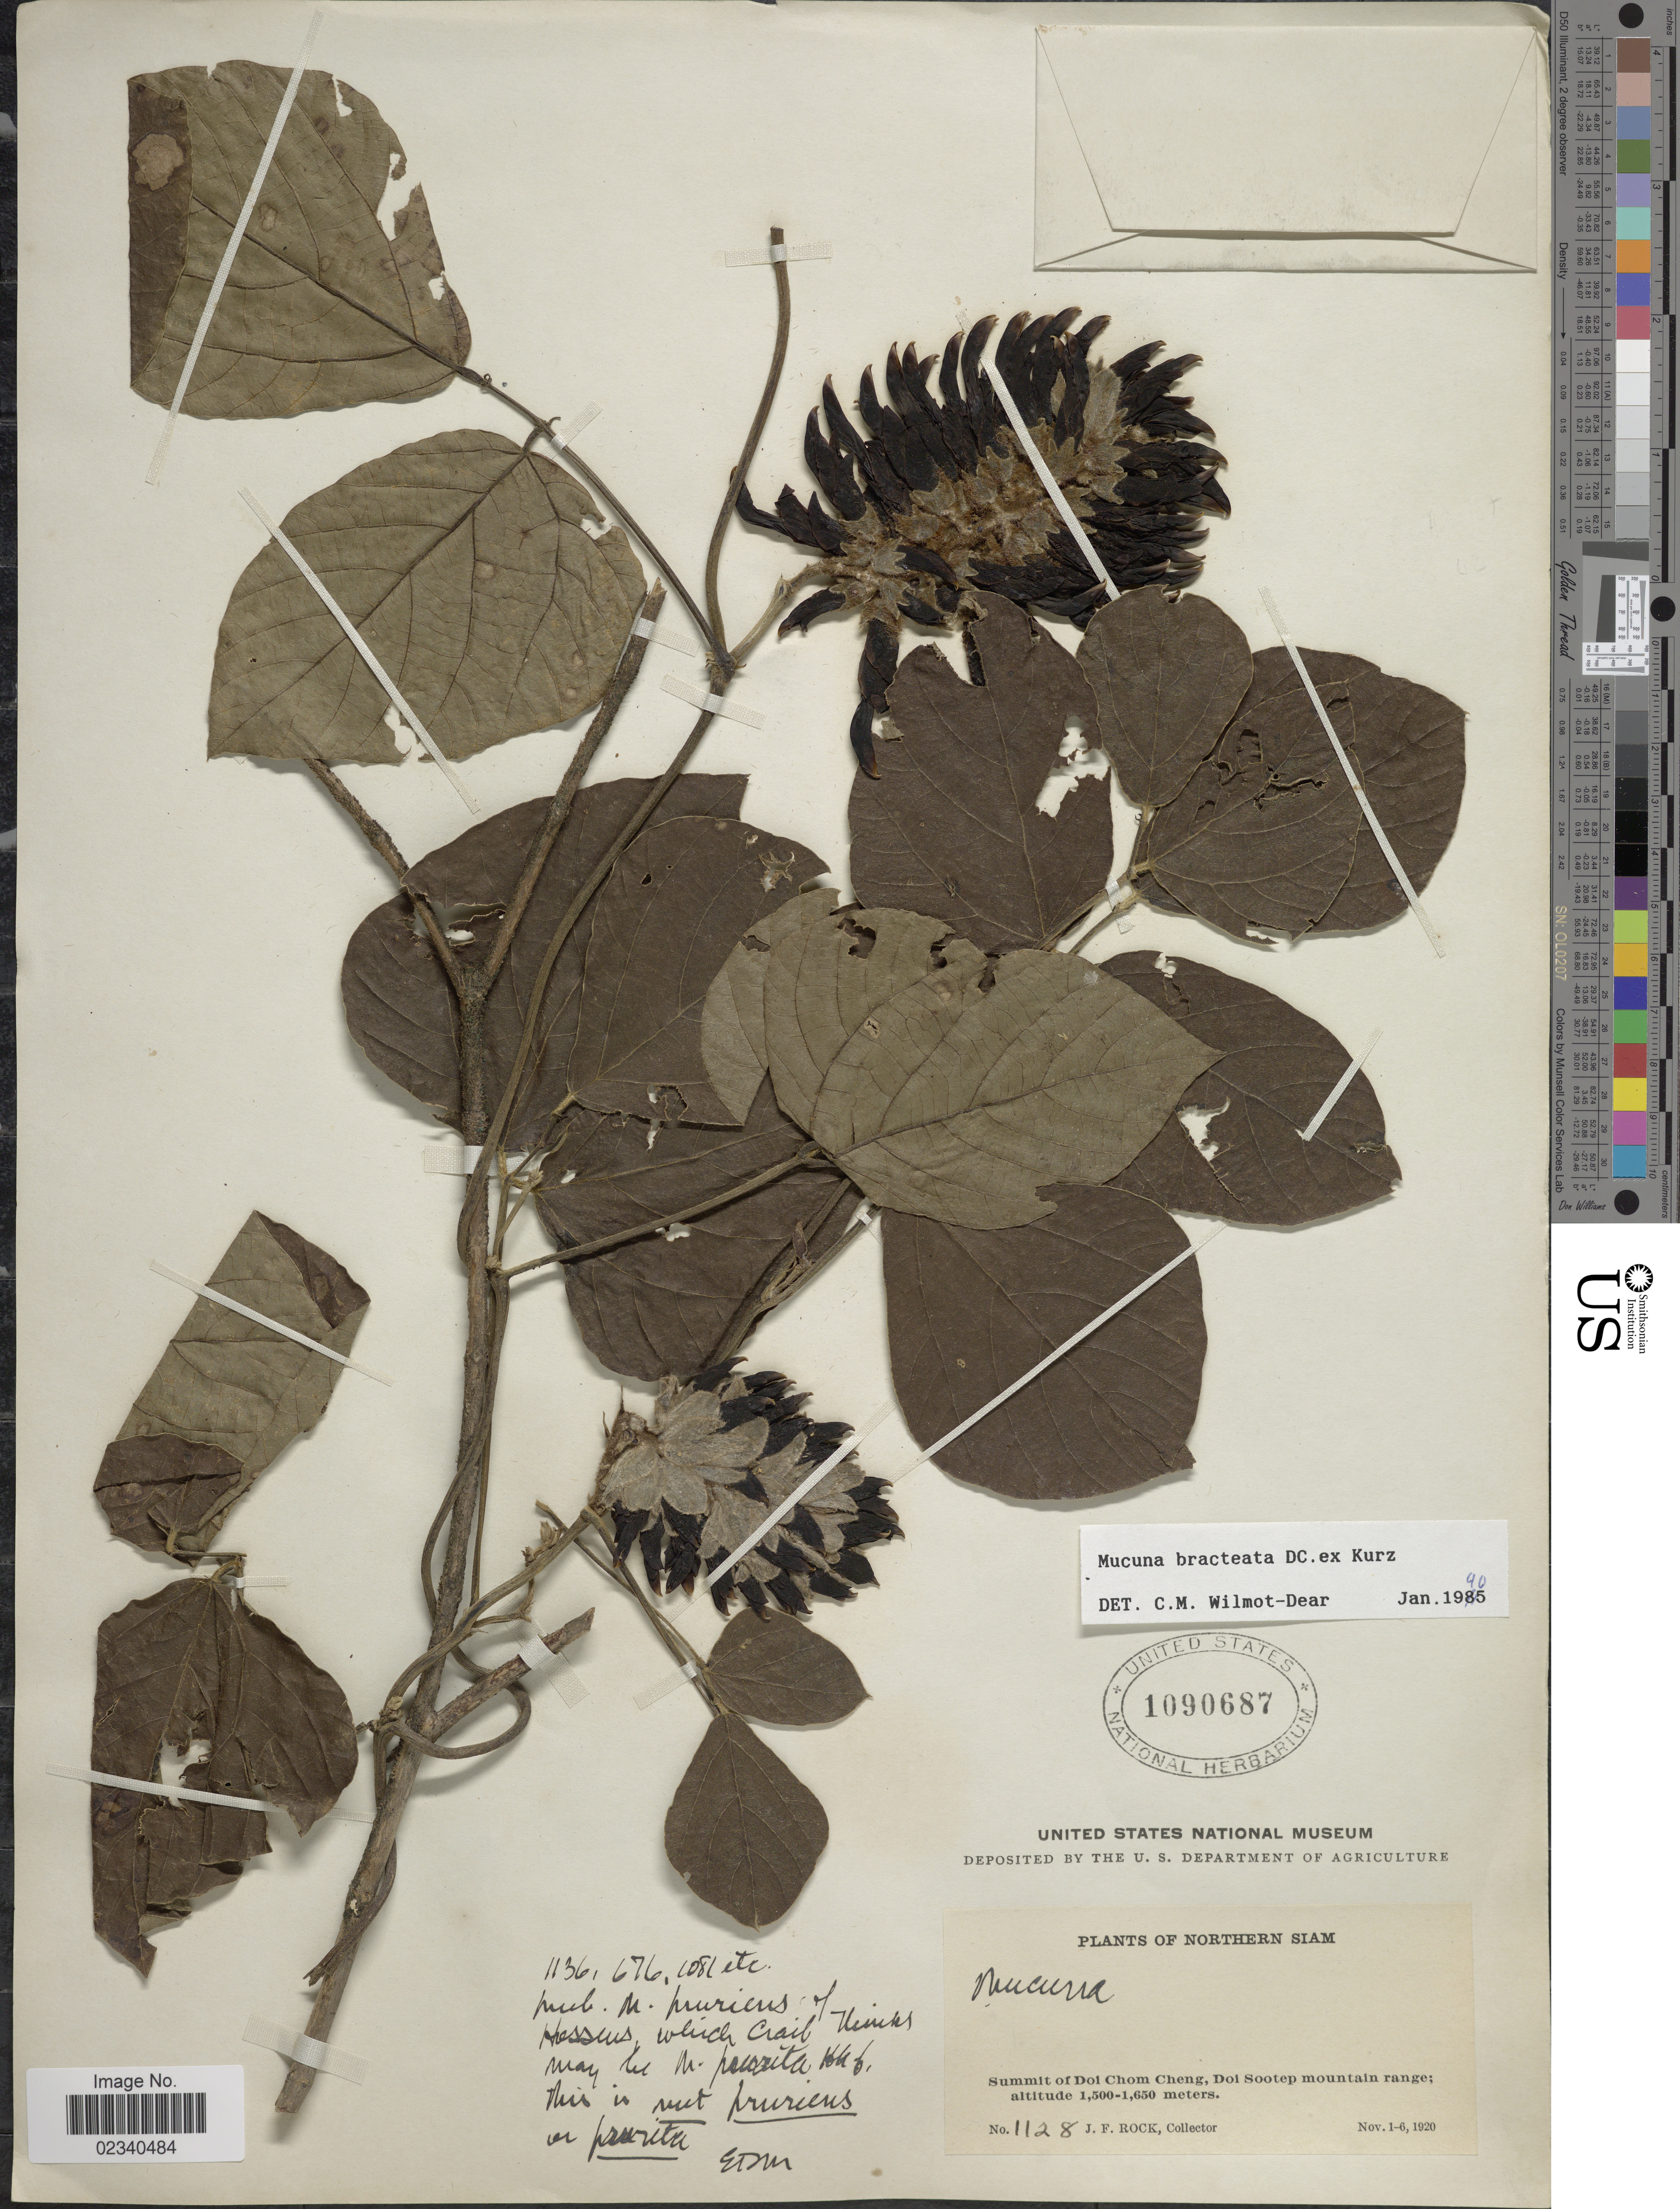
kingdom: Plantae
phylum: Tracheophyta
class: Magnoliopsida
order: Fabales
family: Fabaceae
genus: Mucuna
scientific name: Mucuna bracteata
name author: DC. ex Kurz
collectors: J. Rock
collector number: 1128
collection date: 1920-11-01/1920-11-06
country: Thailand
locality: Northern Siam. Summit of Doi Chom Cheng, Doi Sootep mountain range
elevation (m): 1500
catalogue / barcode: US 1090687